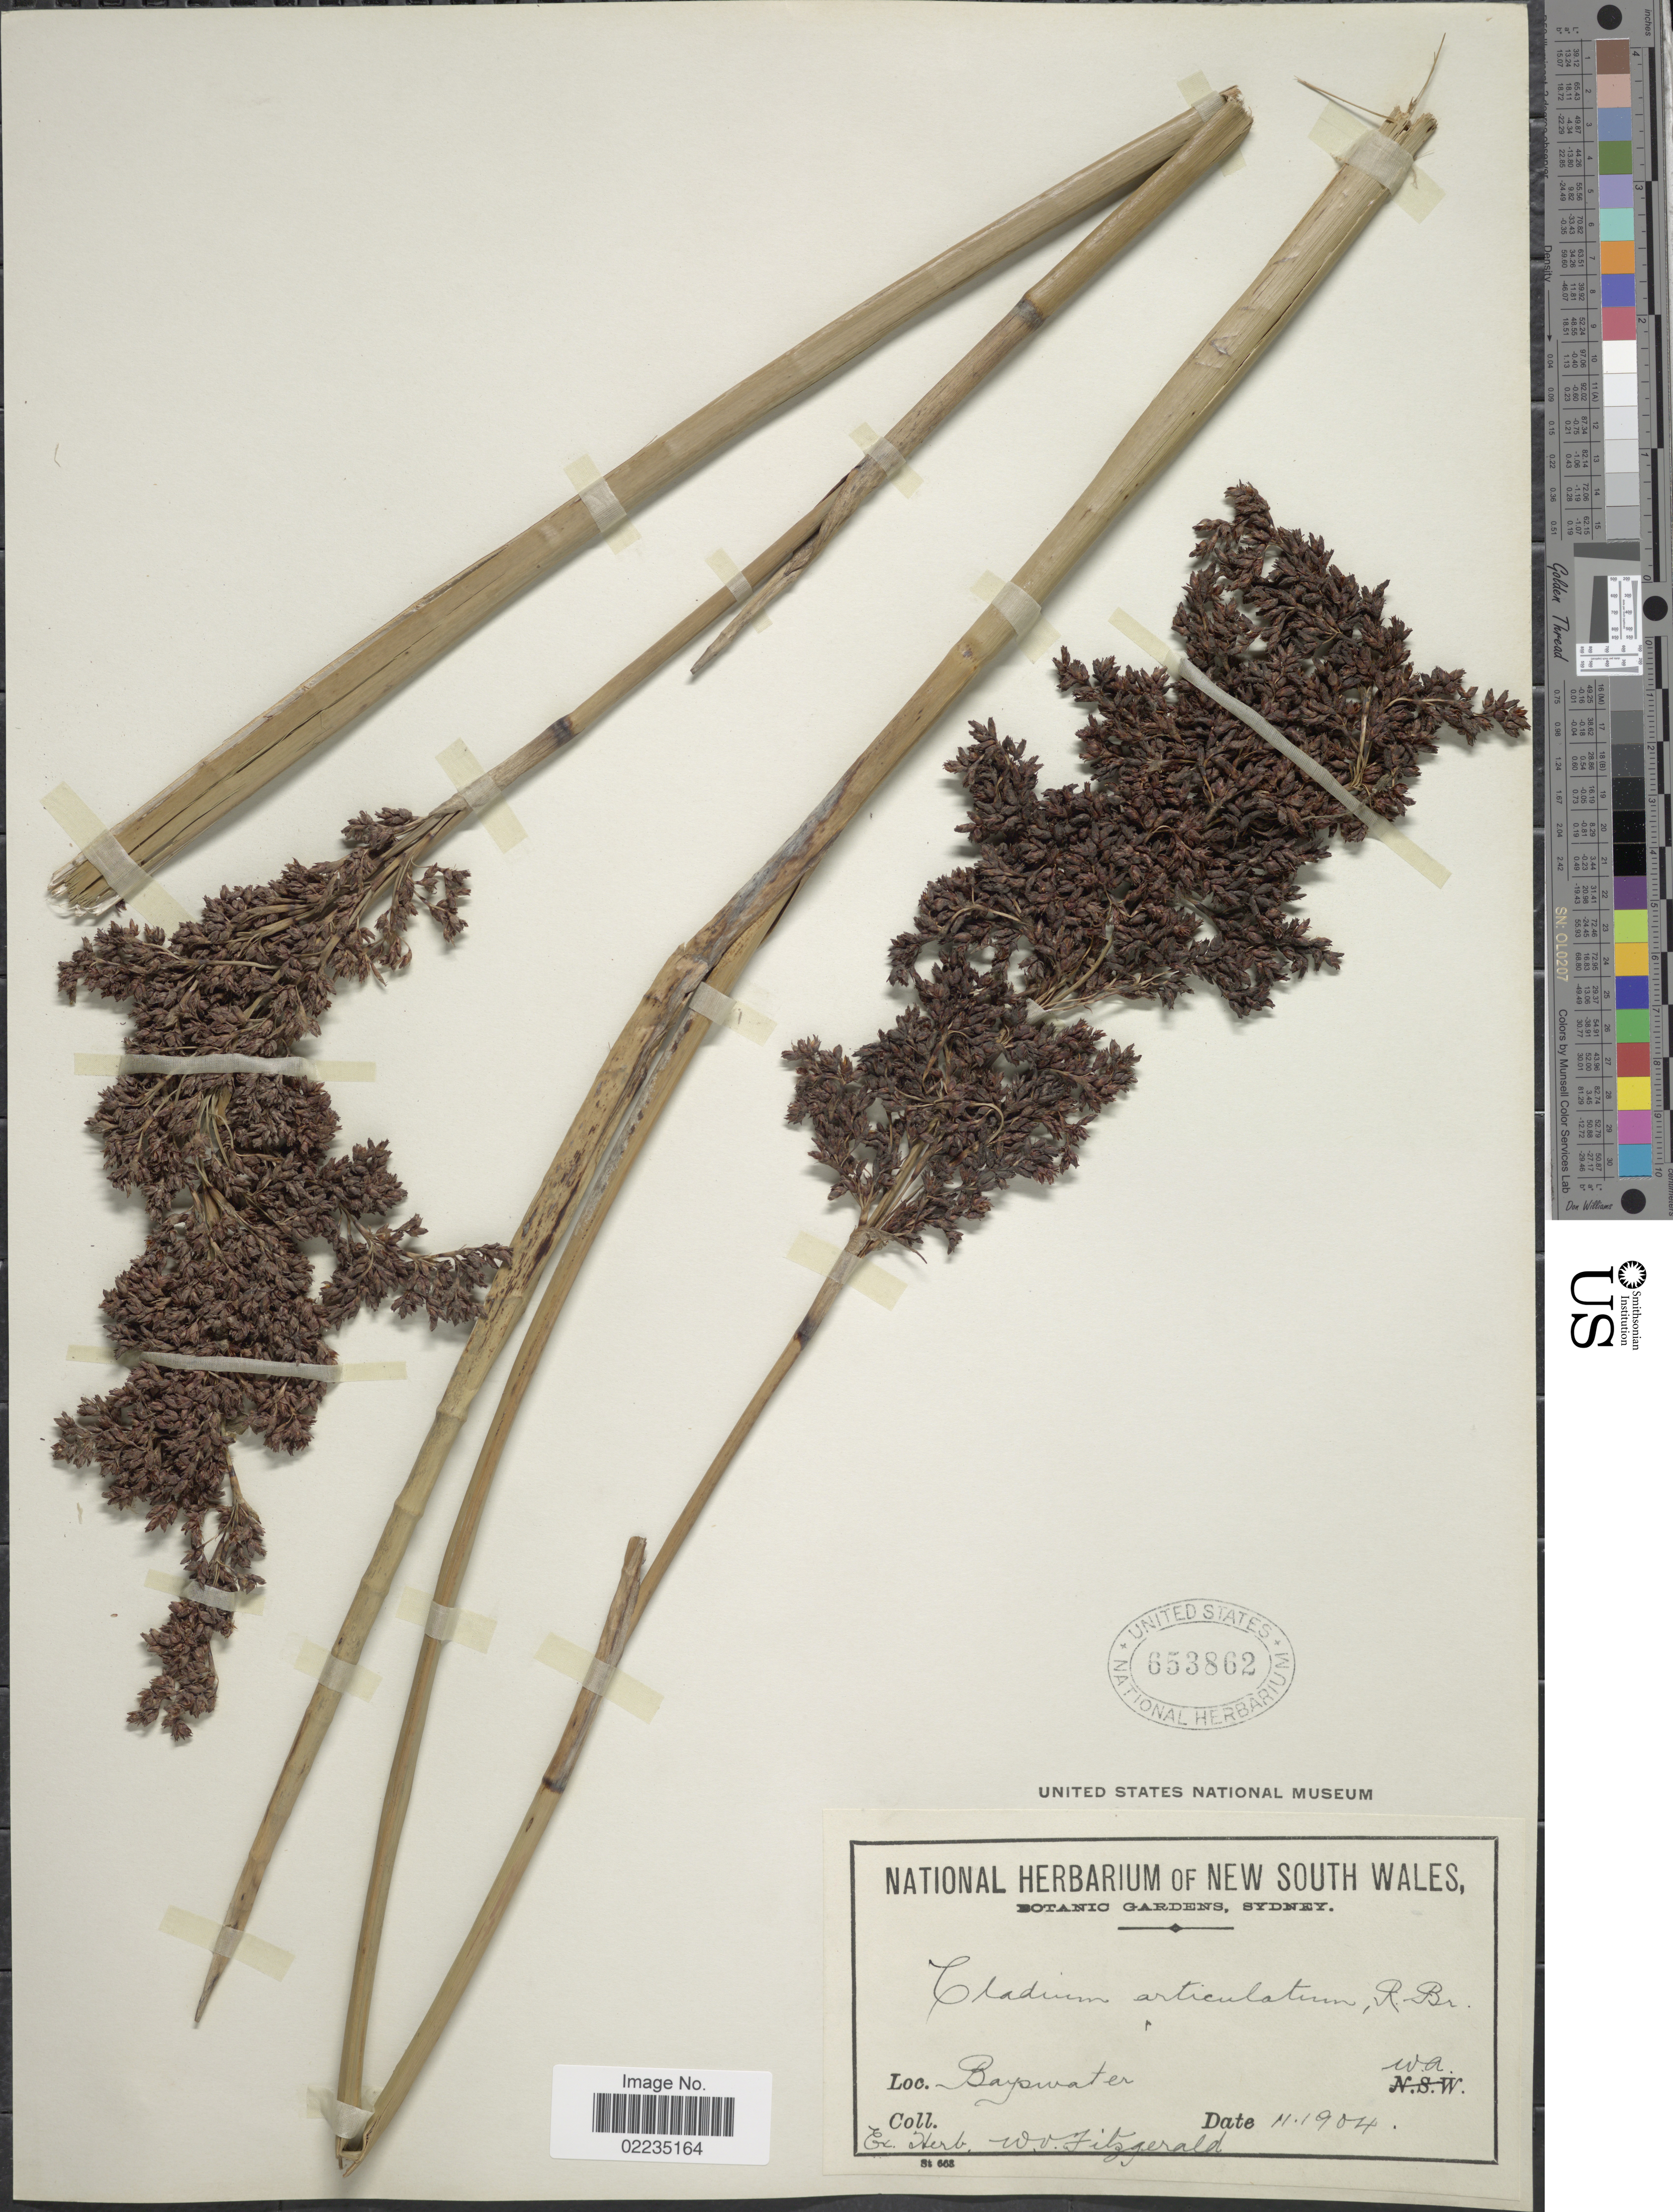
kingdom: Plantae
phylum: Tracheophyta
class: Liliopsida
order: Poales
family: Cyperaceae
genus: Machaerina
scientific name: Machaerina articulata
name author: (R. Br.) T. Koyama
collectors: Ex herb. W. O. Fitzgerald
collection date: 1904-11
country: Australia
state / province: Western Australia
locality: Bayswater, W.A.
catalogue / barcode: US 653862